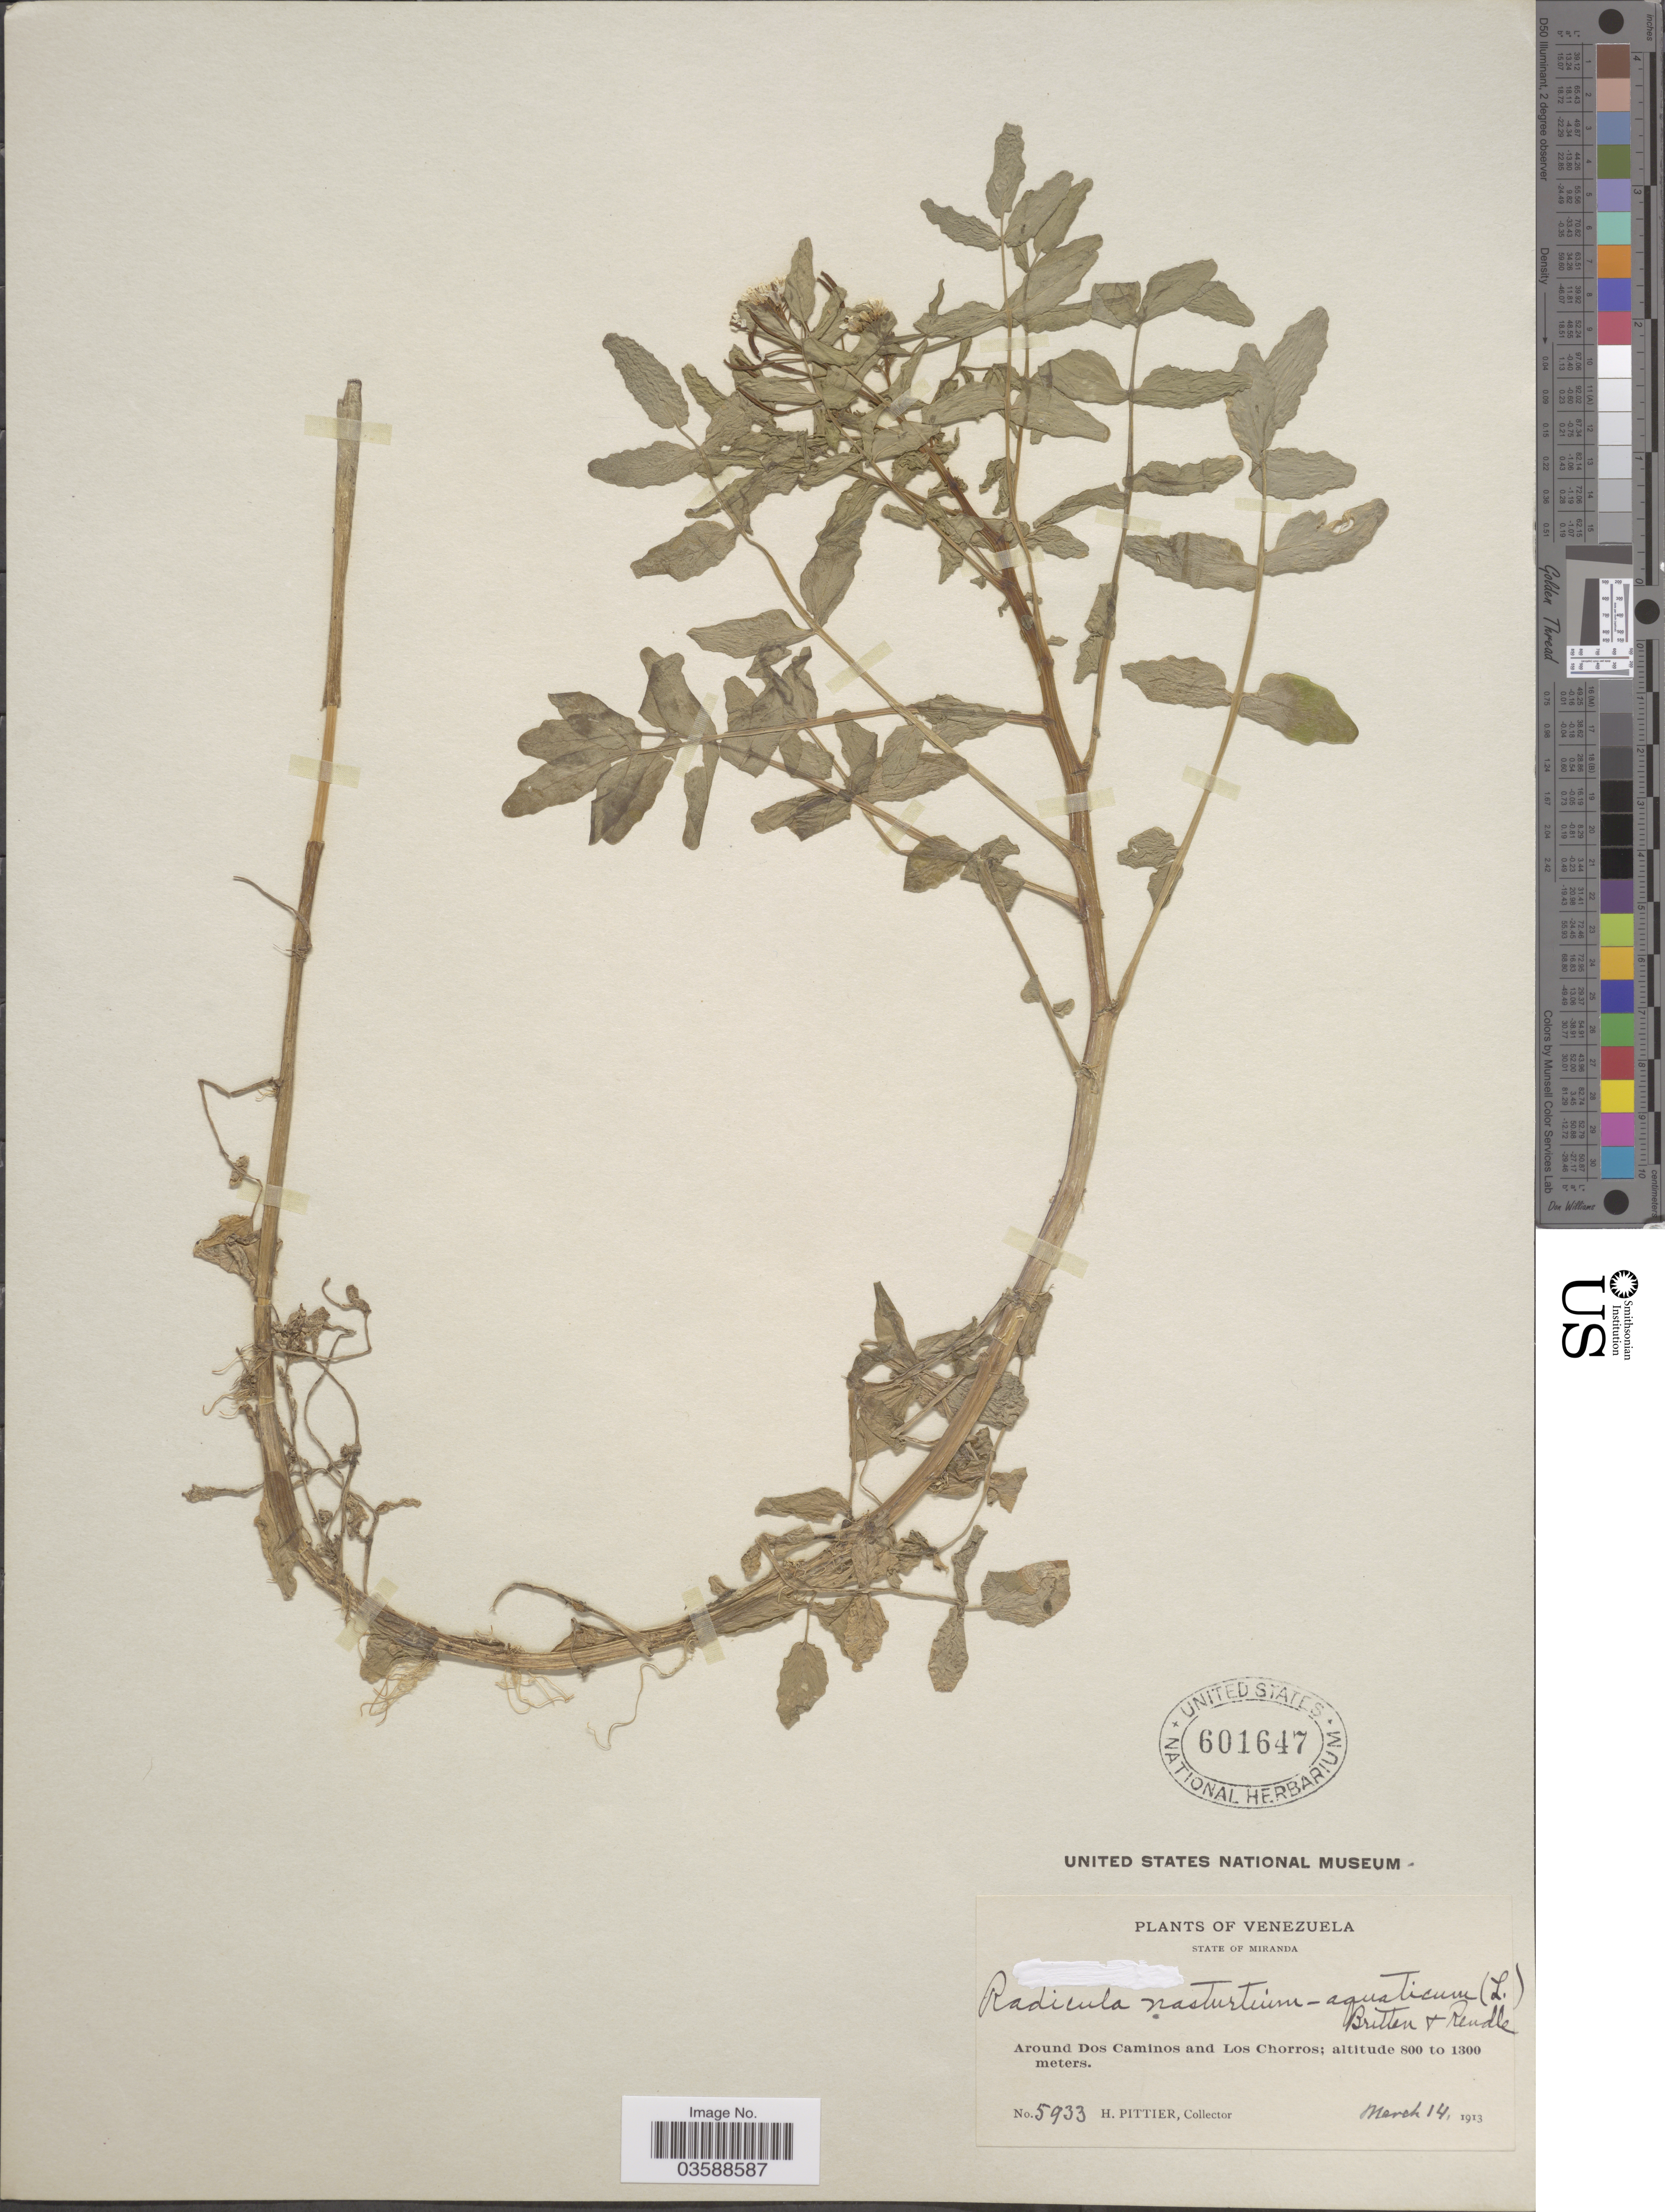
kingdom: Plantae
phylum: Tracheophyta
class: Magnoliopsida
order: Brassicales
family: Brassicaceae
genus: Nasturtium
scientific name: Nasturtium officinale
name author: R. Br.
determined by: Strong, M. T., (US), Smithsonian Institution - National Museum of Natural History (UNITED STATES)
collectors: H. F. Pittier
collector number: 5933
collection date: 1913-03-14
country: Venezuela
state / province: Miranda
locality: Around Dos Caminos and Los Chorros.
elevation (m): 800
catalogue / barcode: US 601647